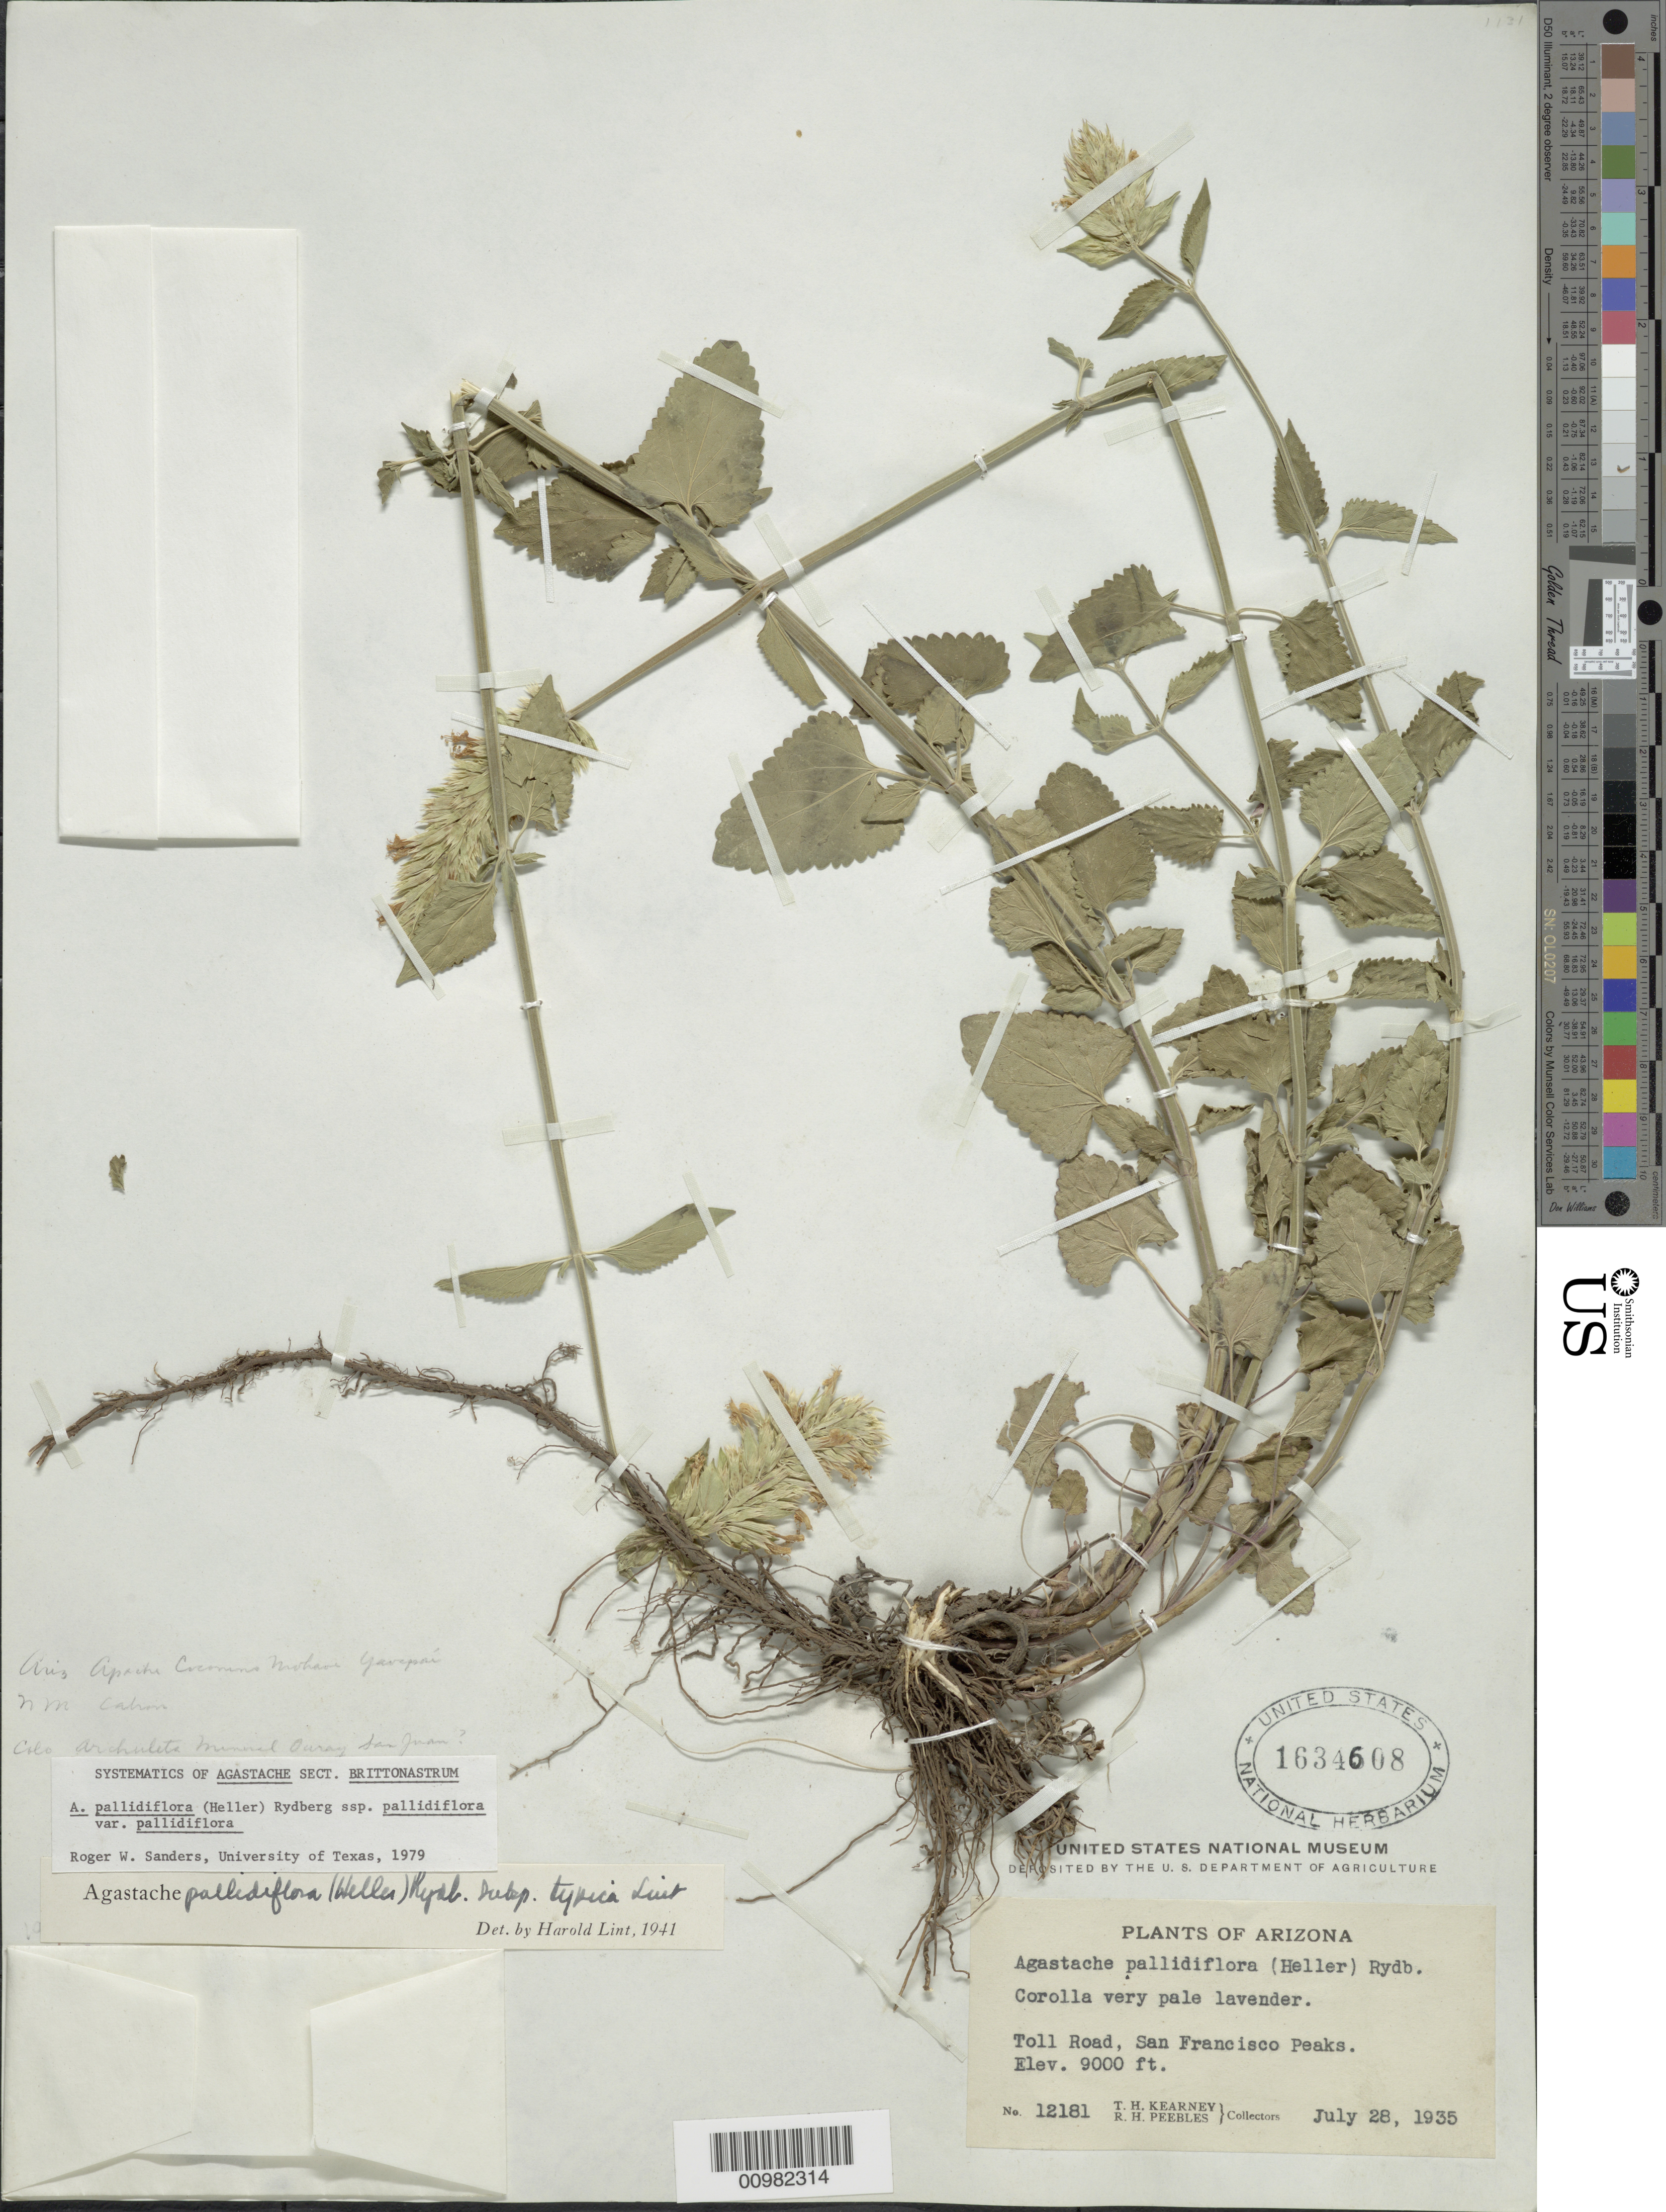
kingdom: Plantae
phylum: Tracheophyta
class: Magnoliopsida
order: Lamiales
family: Lamiaceae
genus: Agastache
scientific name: Agastache pallidiflora var. pallidiflora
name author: (A. Heller) Rydb.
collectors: T. H. Kearney & R. H. Peebles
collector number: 12181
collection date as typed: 28 Jul 1935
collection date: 1935-07-28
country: United States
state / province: Arizona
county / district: Coconino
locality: San Francisco Peaks; Toll Road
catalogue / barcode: US 1634608